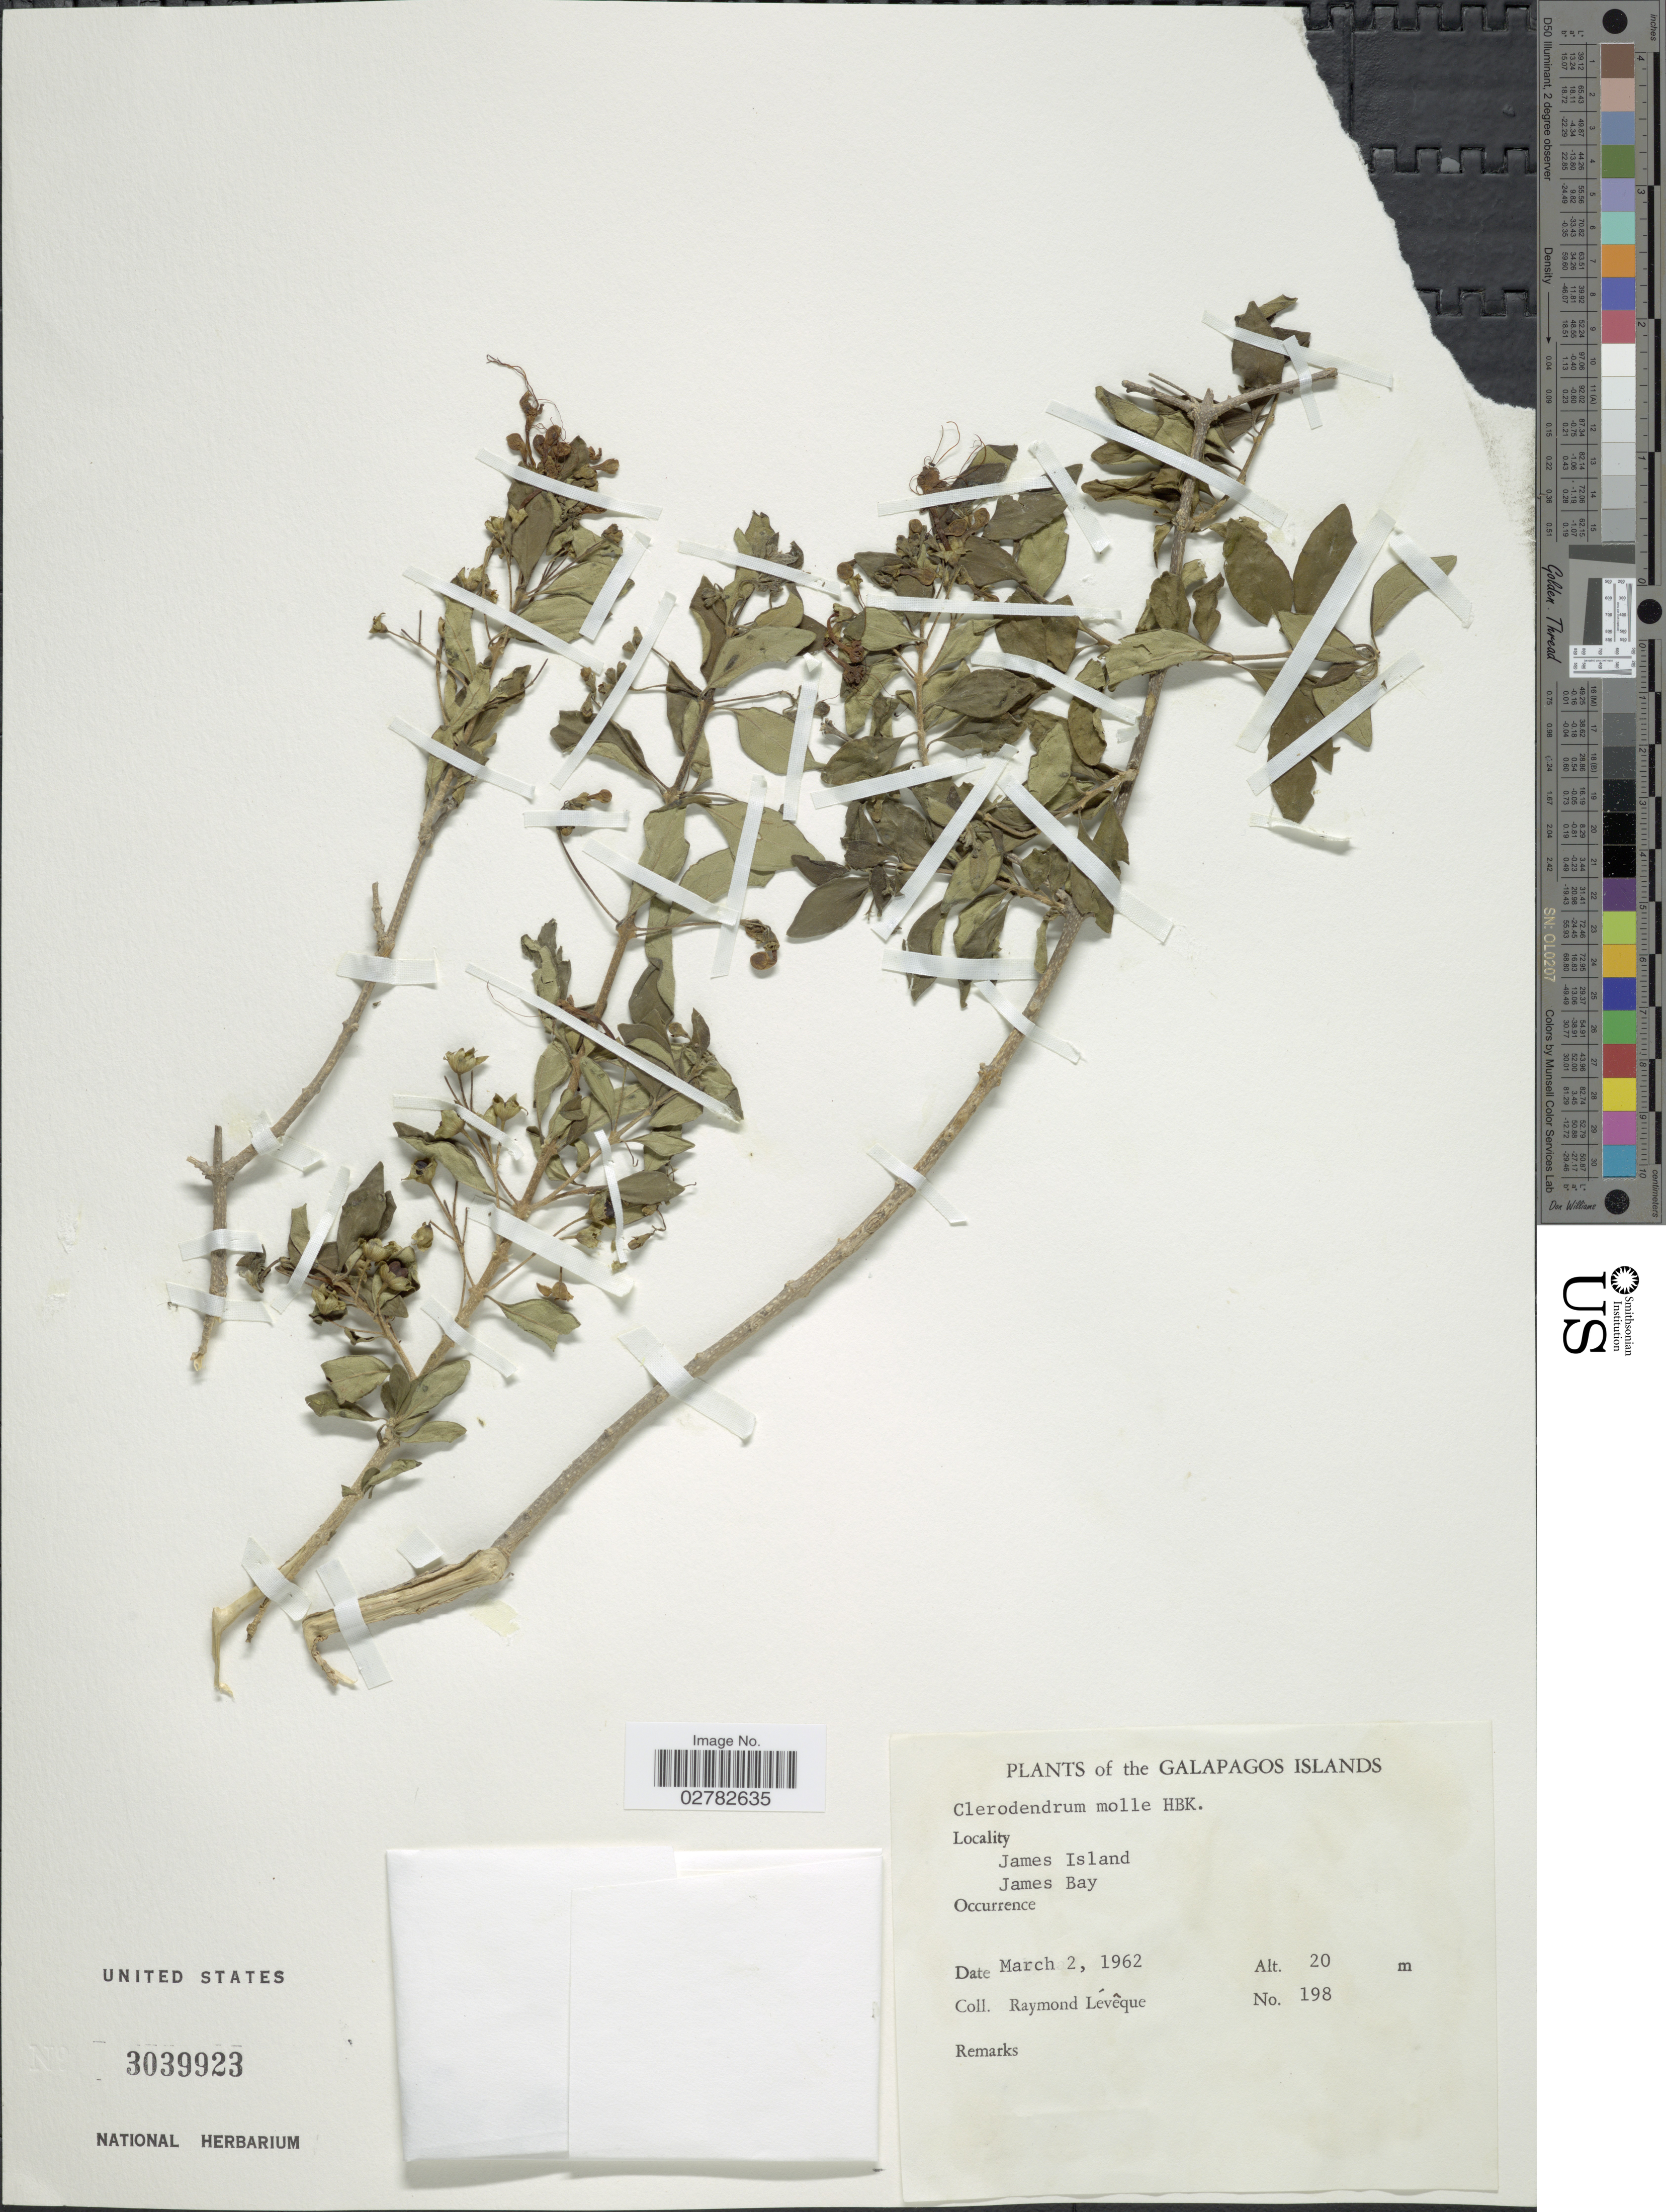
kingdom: Plantae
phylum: Tracheophyta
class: Magnoliopsida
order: Lamiales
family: Lamiaceae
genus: Clerodendrum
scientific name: Clerodendrum molle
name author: Kunth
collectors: R. Lévêque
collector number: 198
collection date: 1962-03-02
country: Ecuador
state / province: Colón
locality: Galapagos Islands. James Island, James Bay.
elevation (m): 20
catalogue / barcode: US 3039923